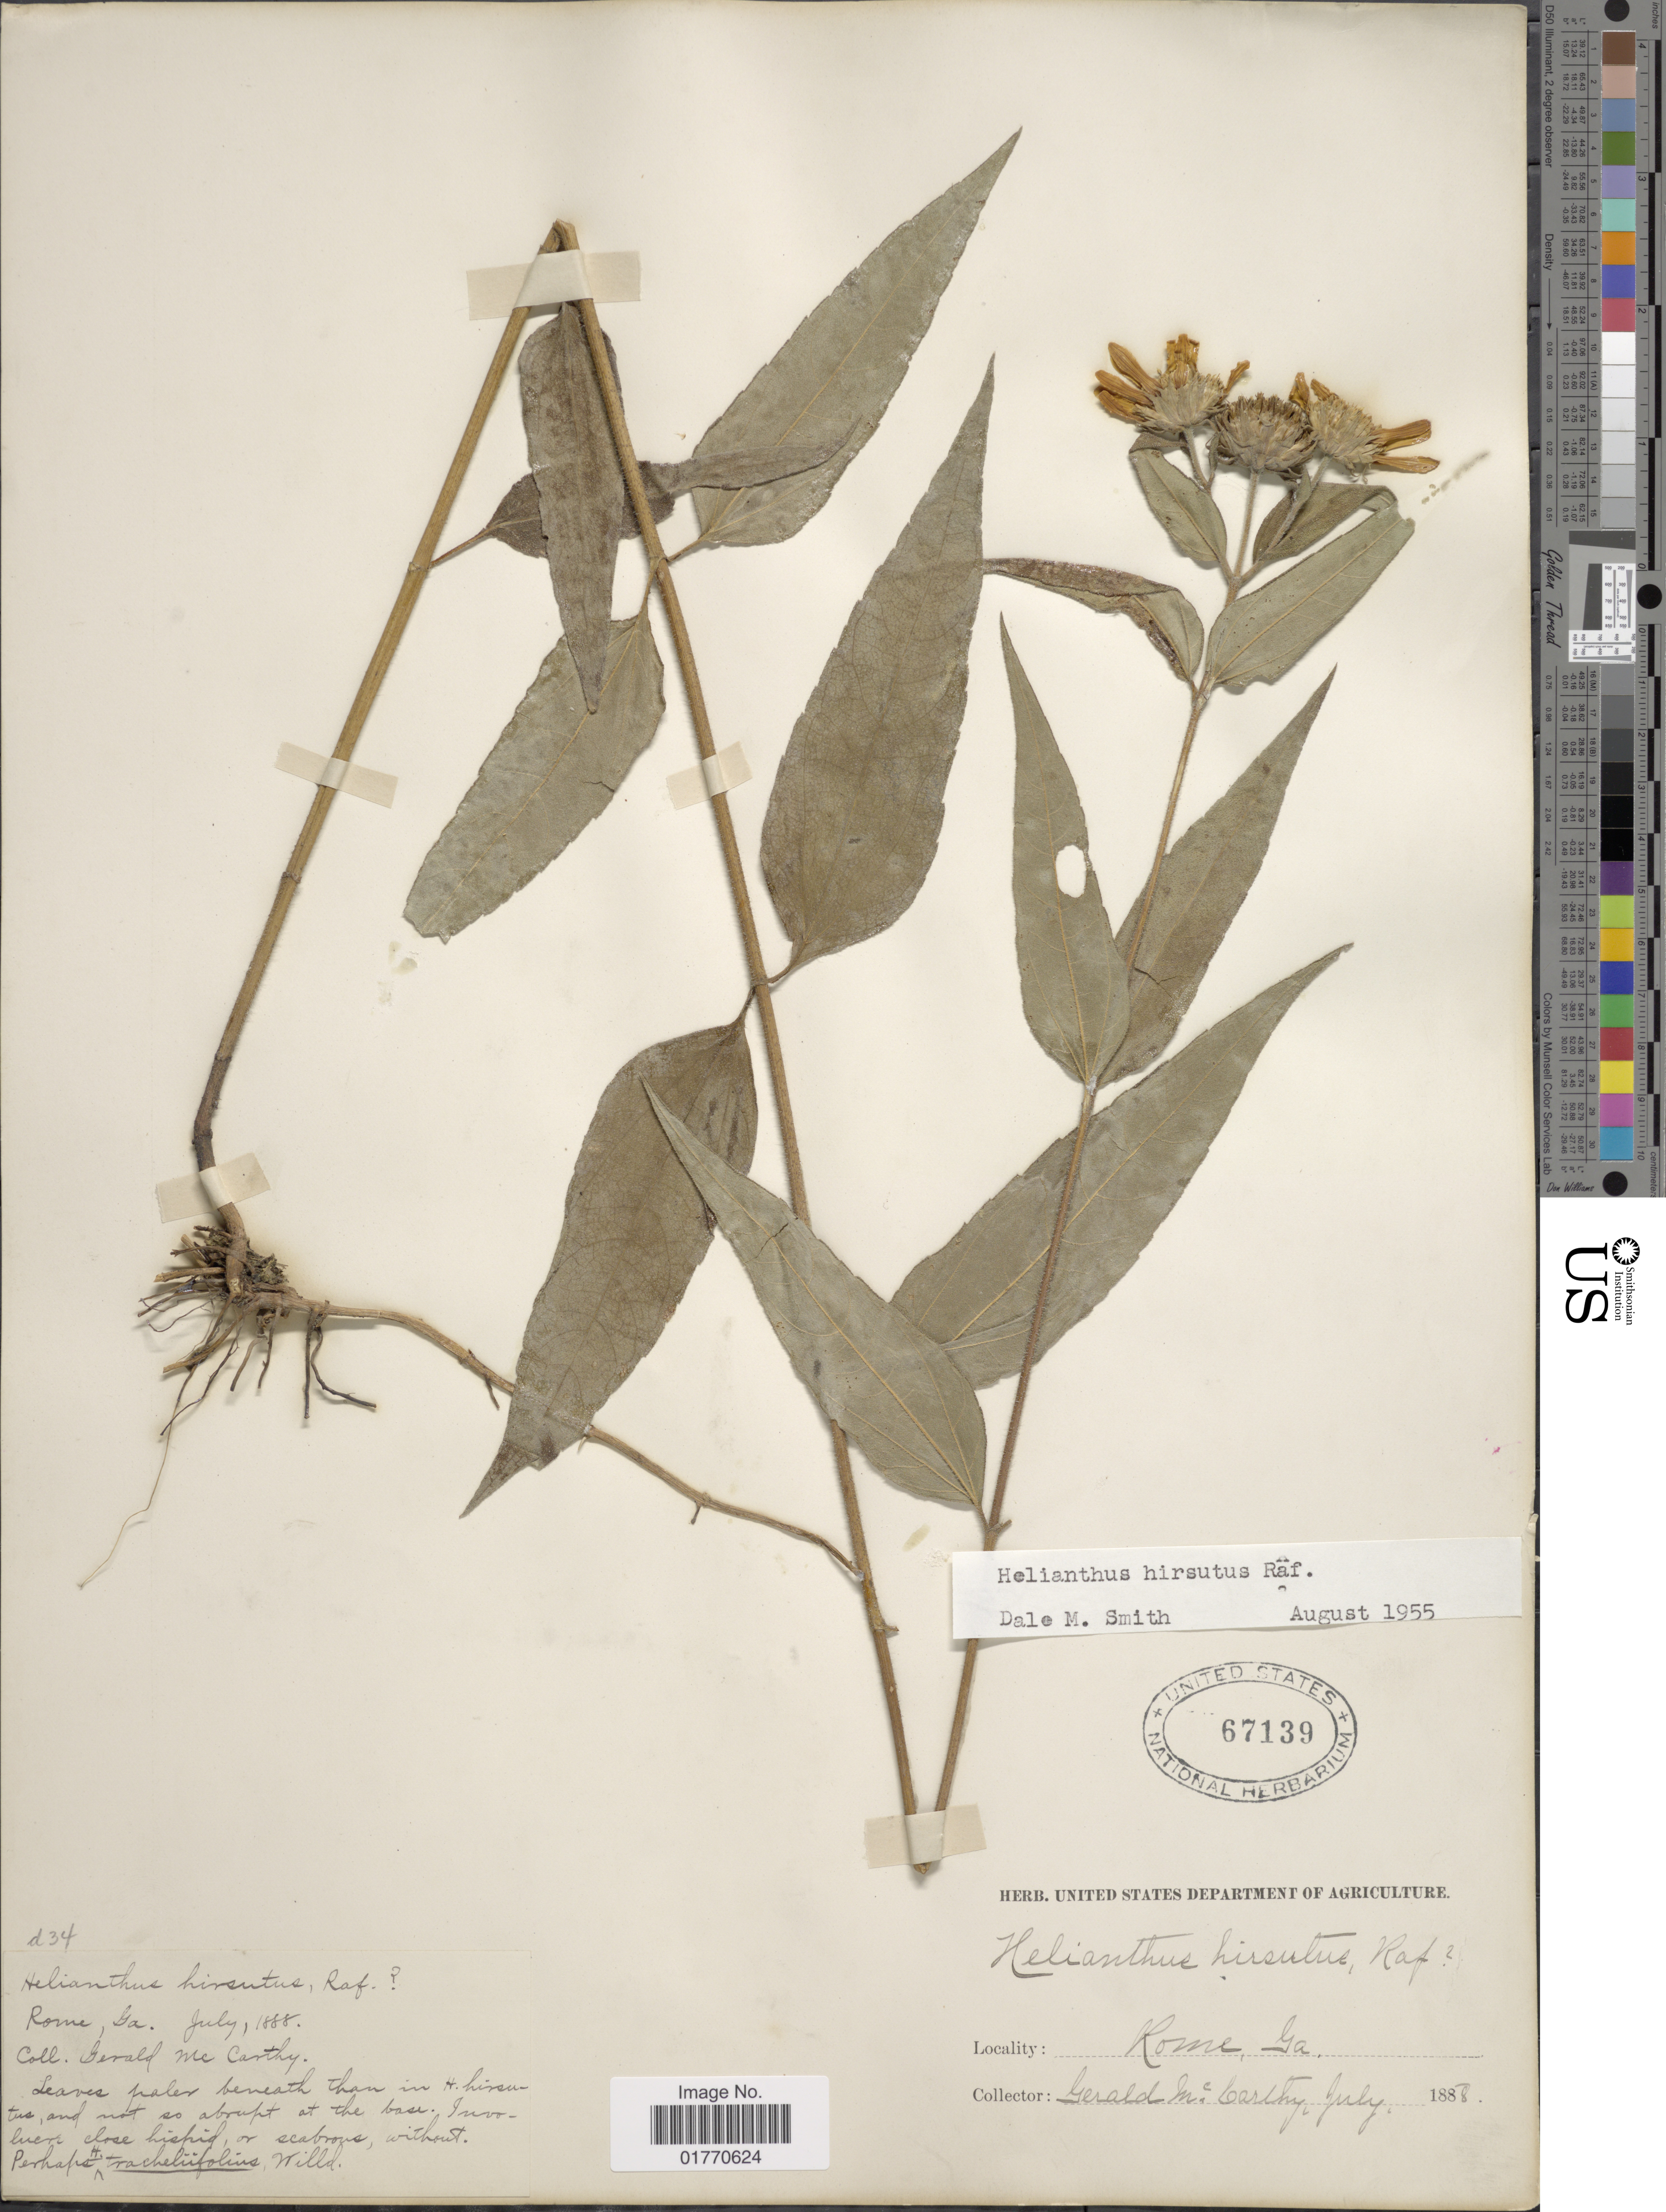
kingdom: Plantae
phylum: Tracheophyta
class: Magnoliopsida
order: Asterales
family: Asteraceae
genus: Helianthus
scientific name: Helianthus hirsutus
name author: Raf.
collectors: M. McCarthy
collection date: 1888-07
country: United States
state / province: Georgia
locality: Rome.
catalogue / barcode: US 67139